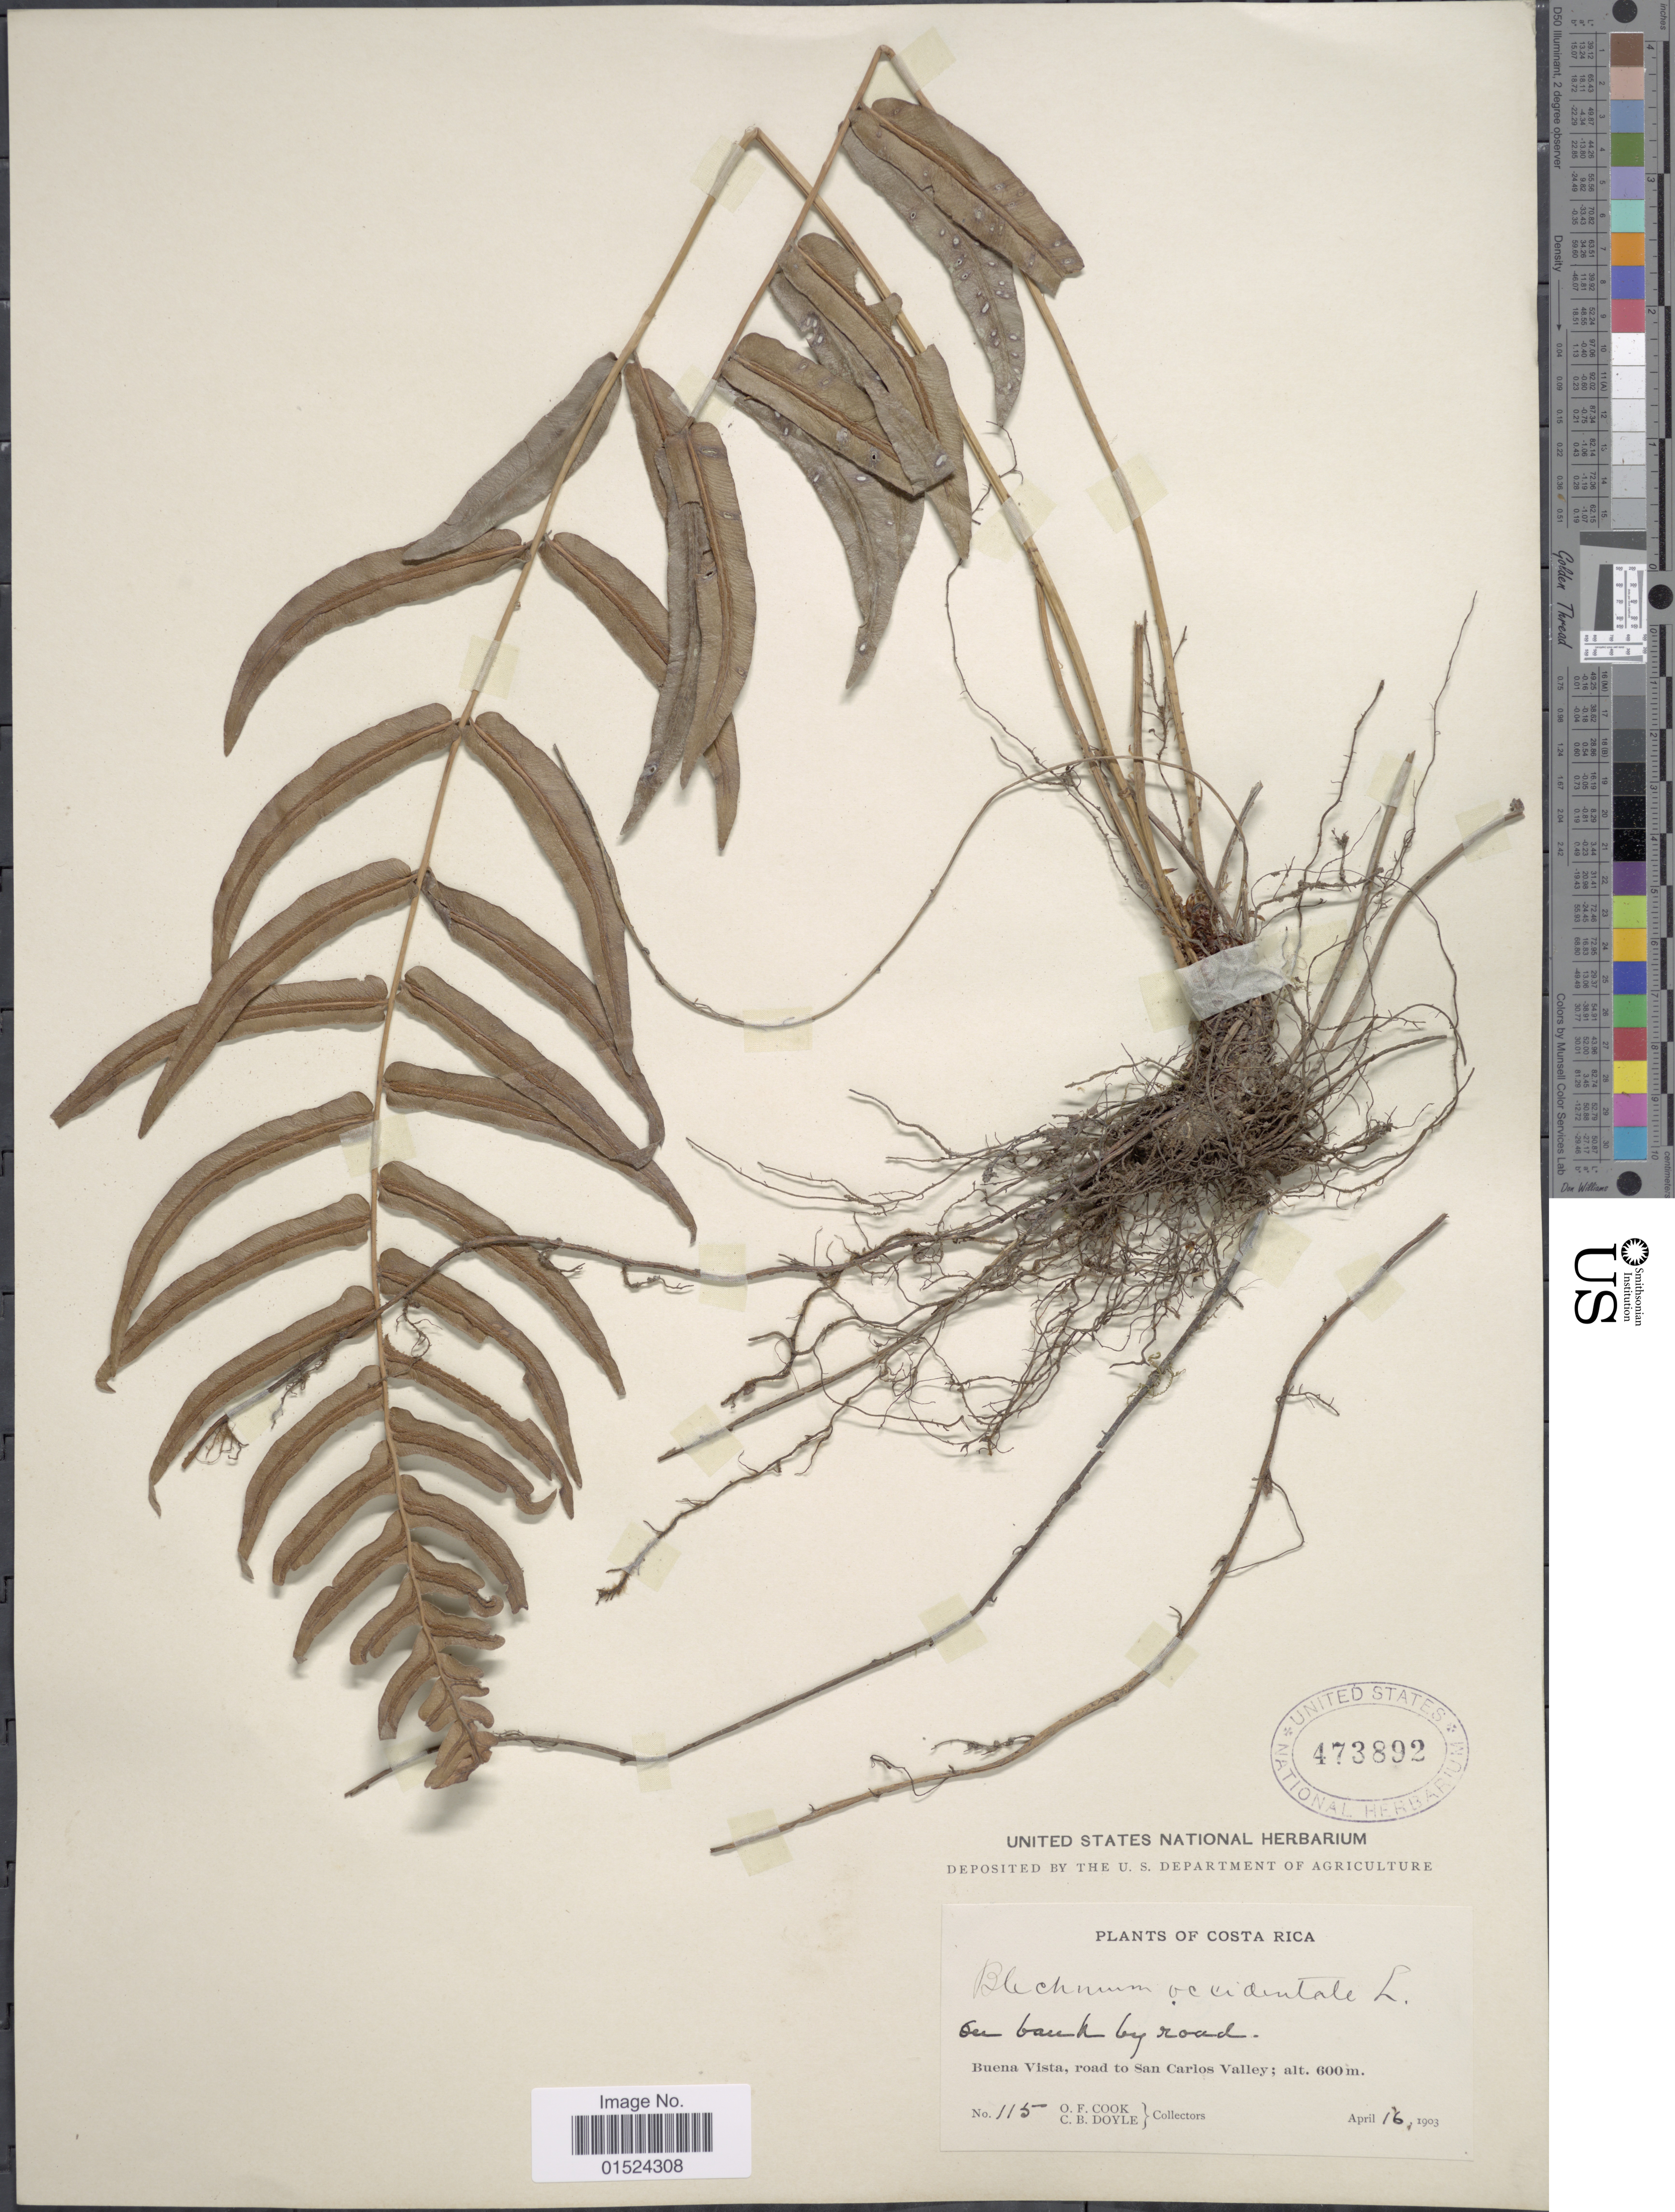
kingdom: Plantae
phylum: Tracheophyta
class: Polypodiopsida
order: Polypodiales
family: Blechnaceae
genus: Blechnum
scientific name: Blechnum occidentale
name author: L.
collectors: O. F. Cook & C. Doyle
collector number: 115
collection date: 1903-04-16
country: Costa Rica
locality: Buena Vista, road to San Carlos Valley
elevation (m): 600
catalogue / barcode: US 473892